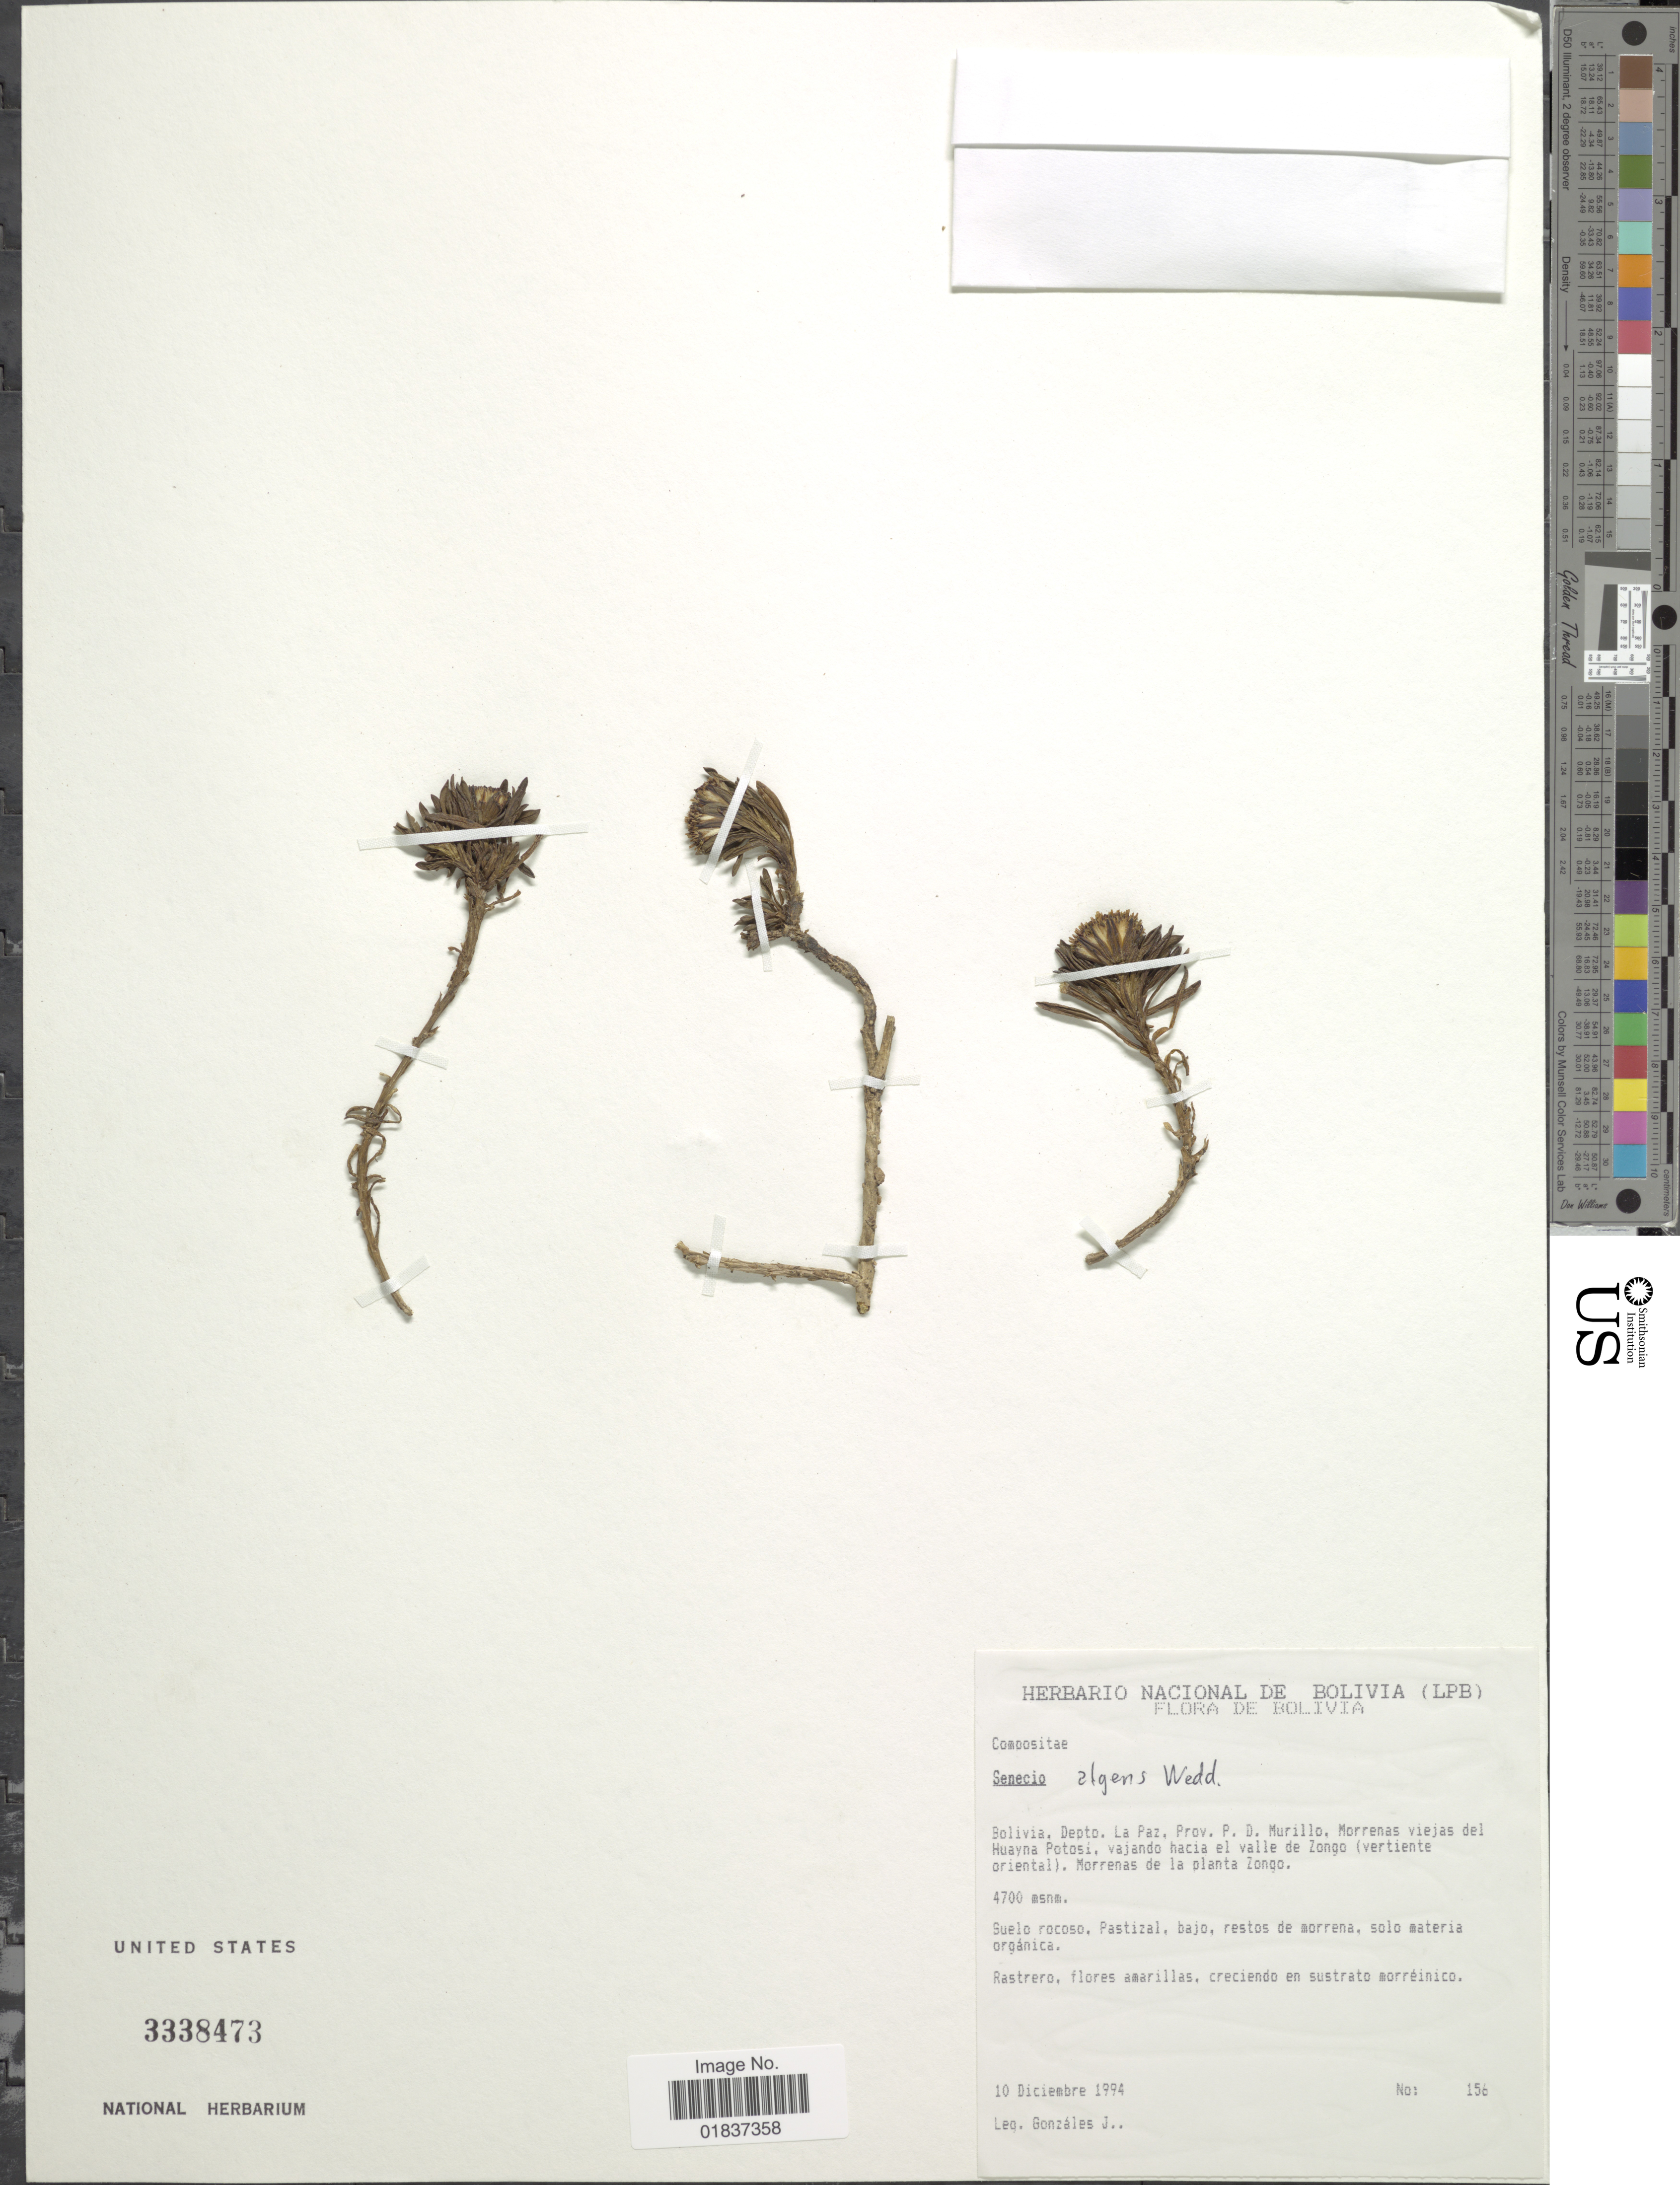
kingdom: Plantae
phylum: Tracheophyta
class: Magnoliopsida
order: Asterales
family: Asteraceae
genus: Senecio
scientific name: Senecio algens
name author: Wedd.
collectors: J. Gonzales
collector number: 156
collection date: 1994-12-10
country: Bolivia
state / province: La Paz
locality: Depto. La Paz, Prov. P. D. Murillo, Morrenas viejas del Huayna Potosi, vajando hacia el valle de Zongo (vertiente oriental) Morrenas de la planta Zongo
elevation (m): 4700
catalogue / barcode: US 3338473